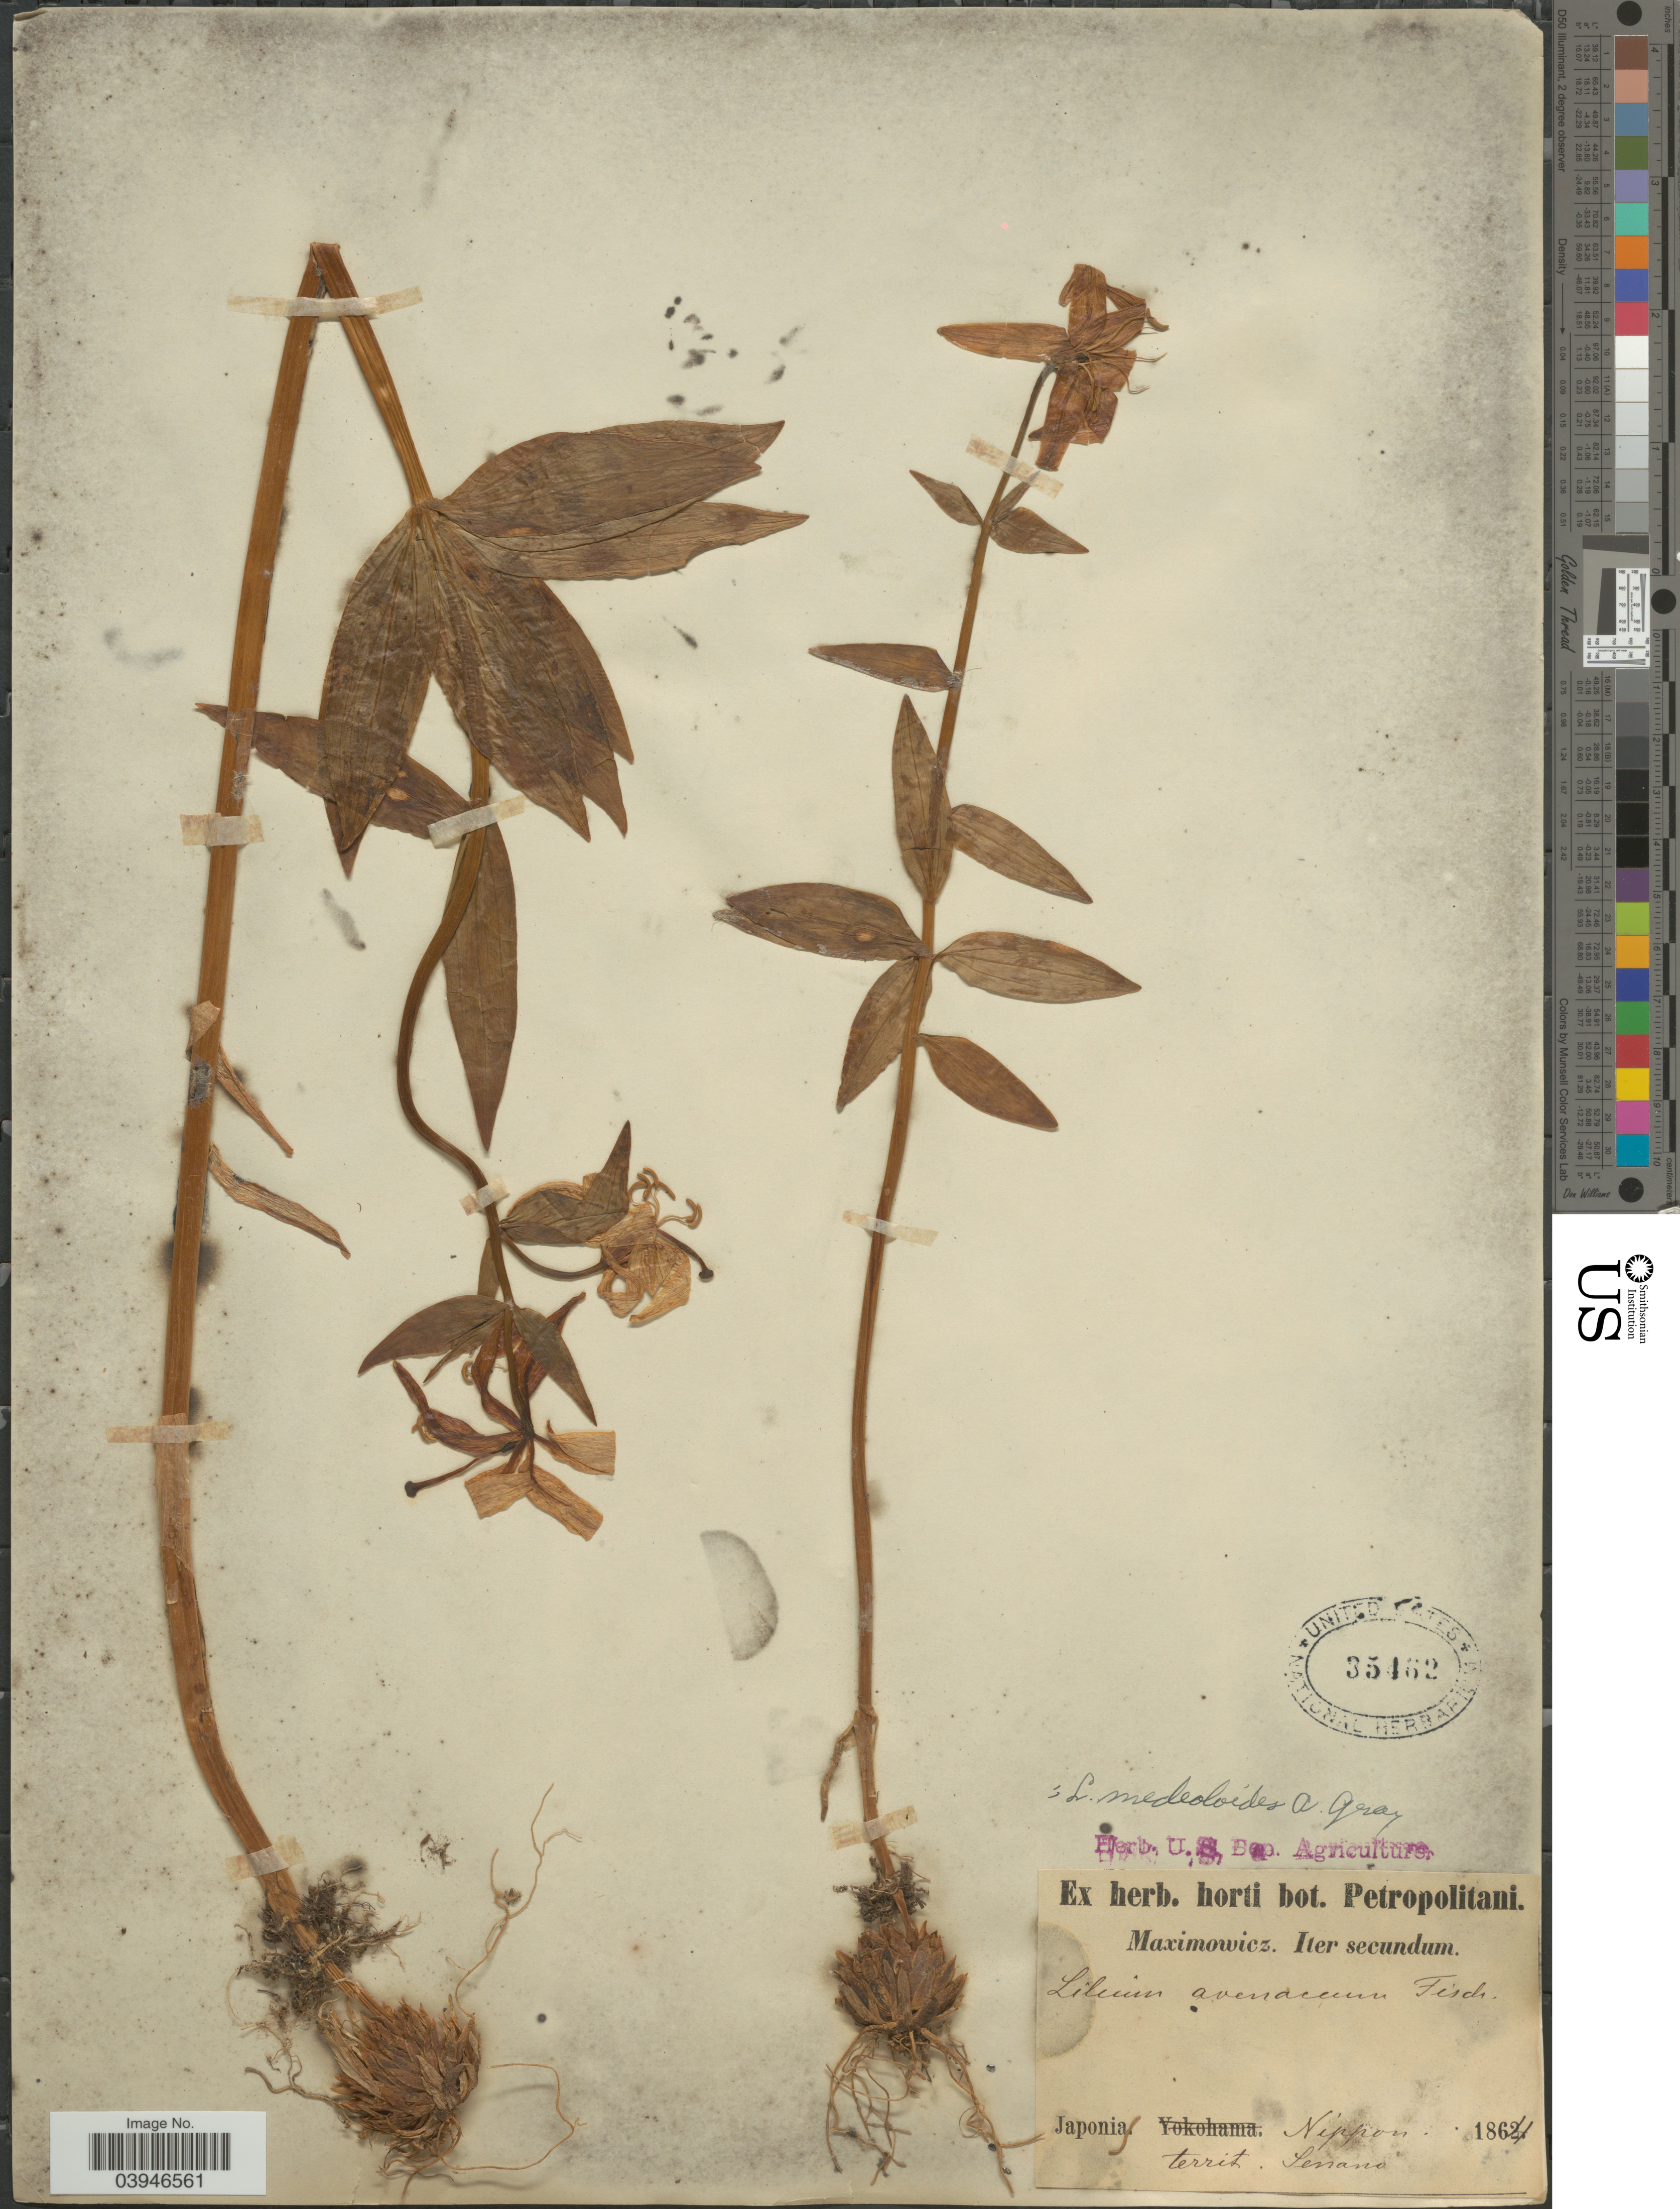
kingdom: Plantae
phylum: Tracheophyta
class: Liliopsida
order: Liliales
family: Liliaceae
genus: Lilium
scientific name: Lilium medeoloides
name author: A. Gray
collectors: Maximowicz, --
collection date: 1864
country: Japan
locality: Nippon. Territ. Senano.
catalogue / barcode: US 35462